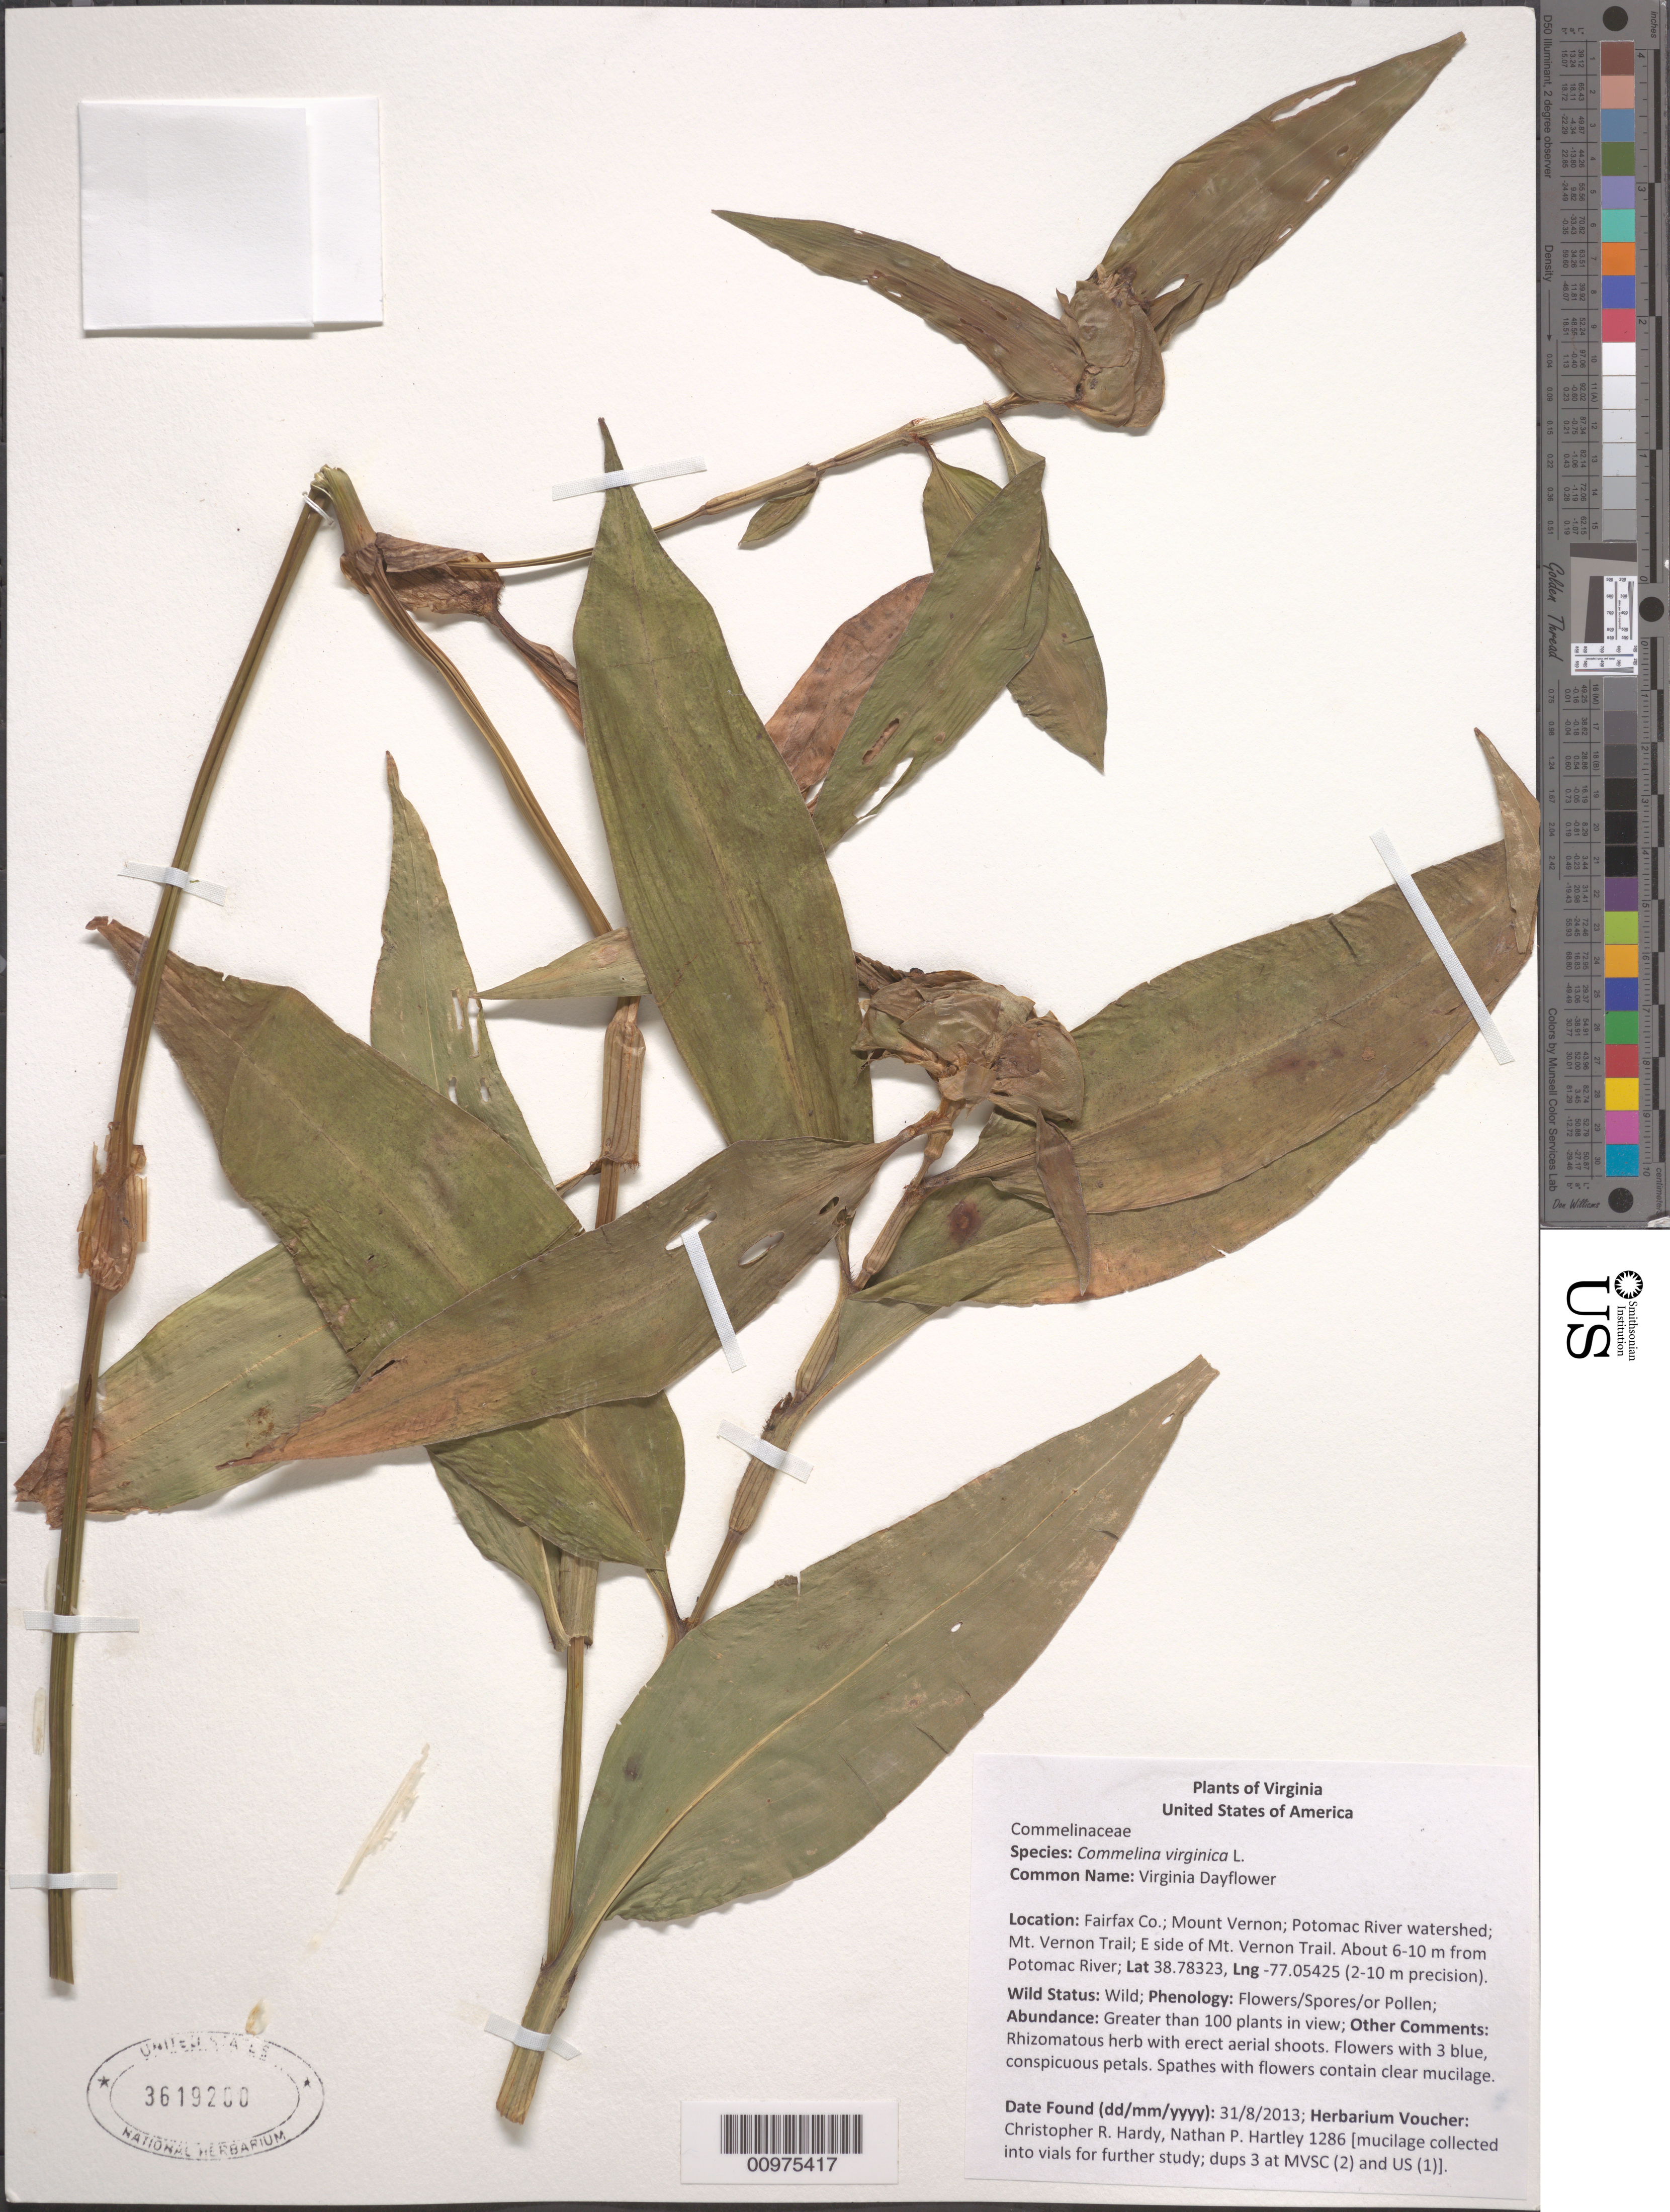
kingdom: Plantae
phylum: Tracheophyta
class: Liliopsida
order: Commelinales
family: Commelinaceae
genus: Commelina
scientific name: Commelina virginica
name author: L.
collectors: C. Hardy & N. Hartley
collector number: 1286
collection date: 2013-08-31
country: United States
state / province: Virginia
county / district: Fairfax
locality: Virginia: Fairfax Co.: Mount Vernon; Potomac River watershed; Mt. Vernon Trail; E side of Mt. Vernon Trail. About 6-10 m from Potomac River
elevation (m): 2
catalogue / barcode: US 3619200